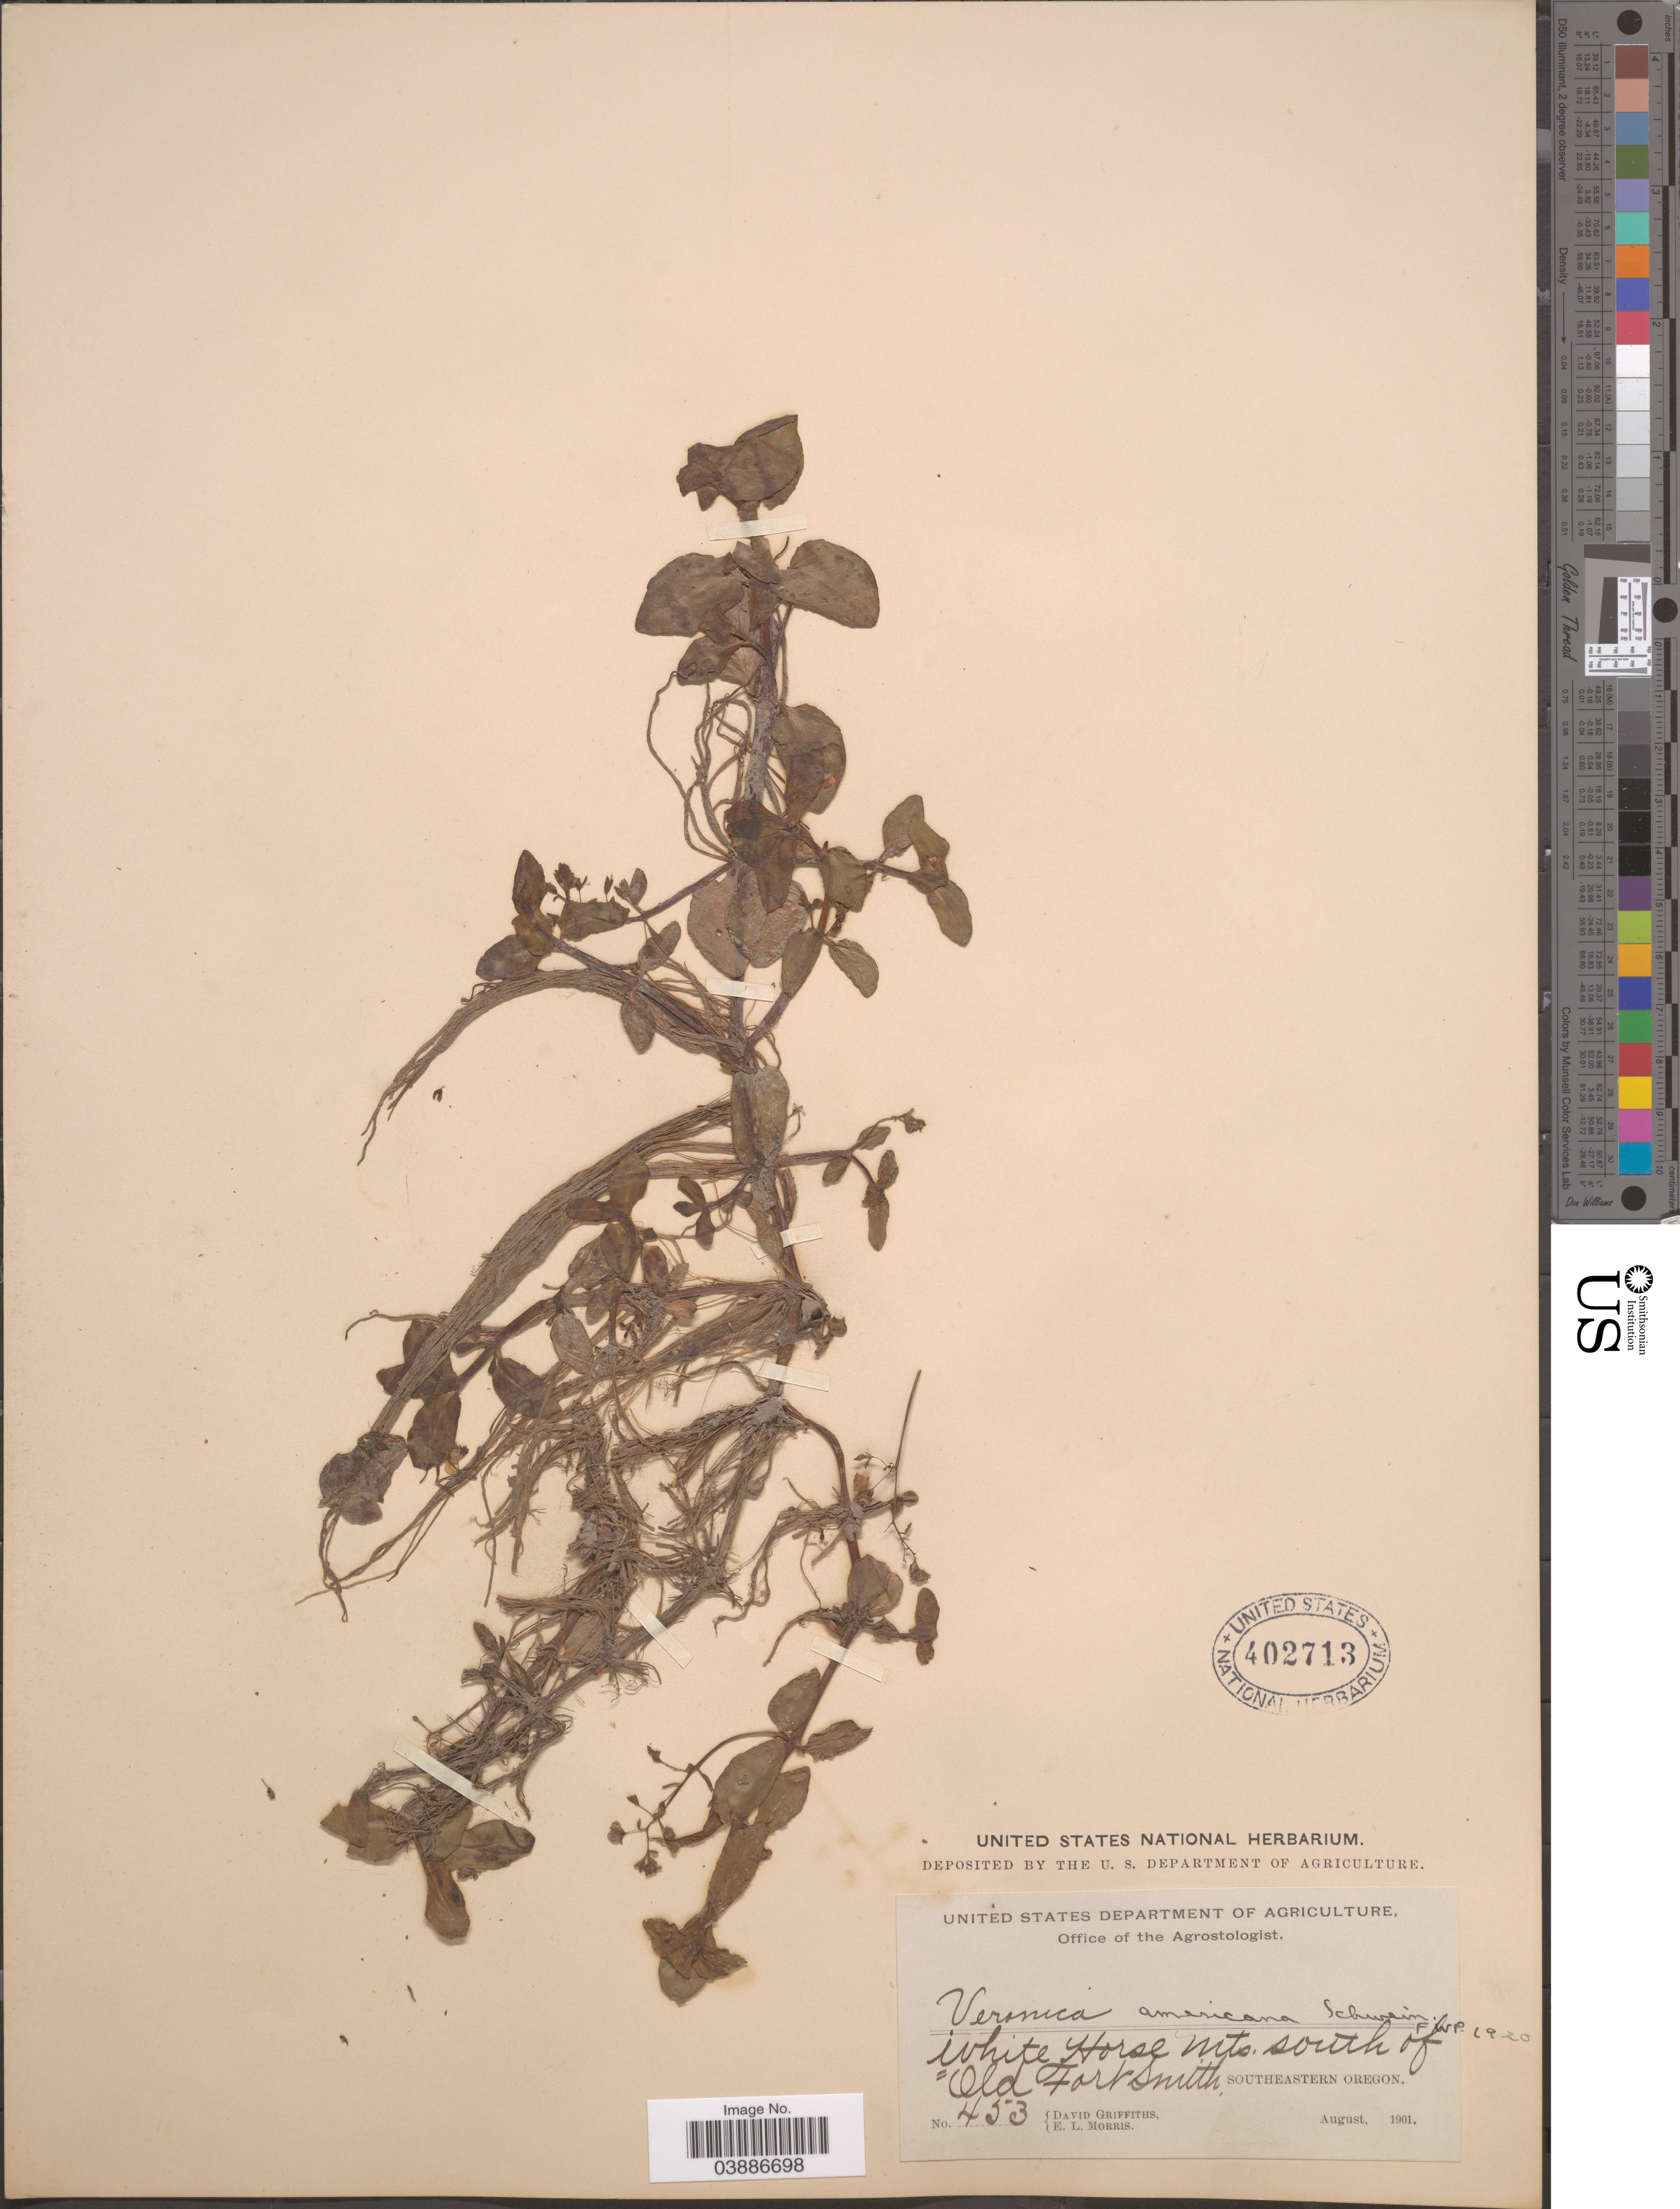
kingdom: Plantae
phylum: Tracheophyta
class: Magnoliopsida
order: Lamiales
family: Plantaginaceae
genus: Veronica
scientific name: Veronica americana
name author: Schwein. ex Benth.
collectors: D. Griffiths & E. Morris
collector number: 453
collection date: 1901-08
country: United States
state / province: Oregon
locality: White Horse Mts. south of Old Fort Smith. Southeastern Oregon.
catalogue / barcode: US 402713